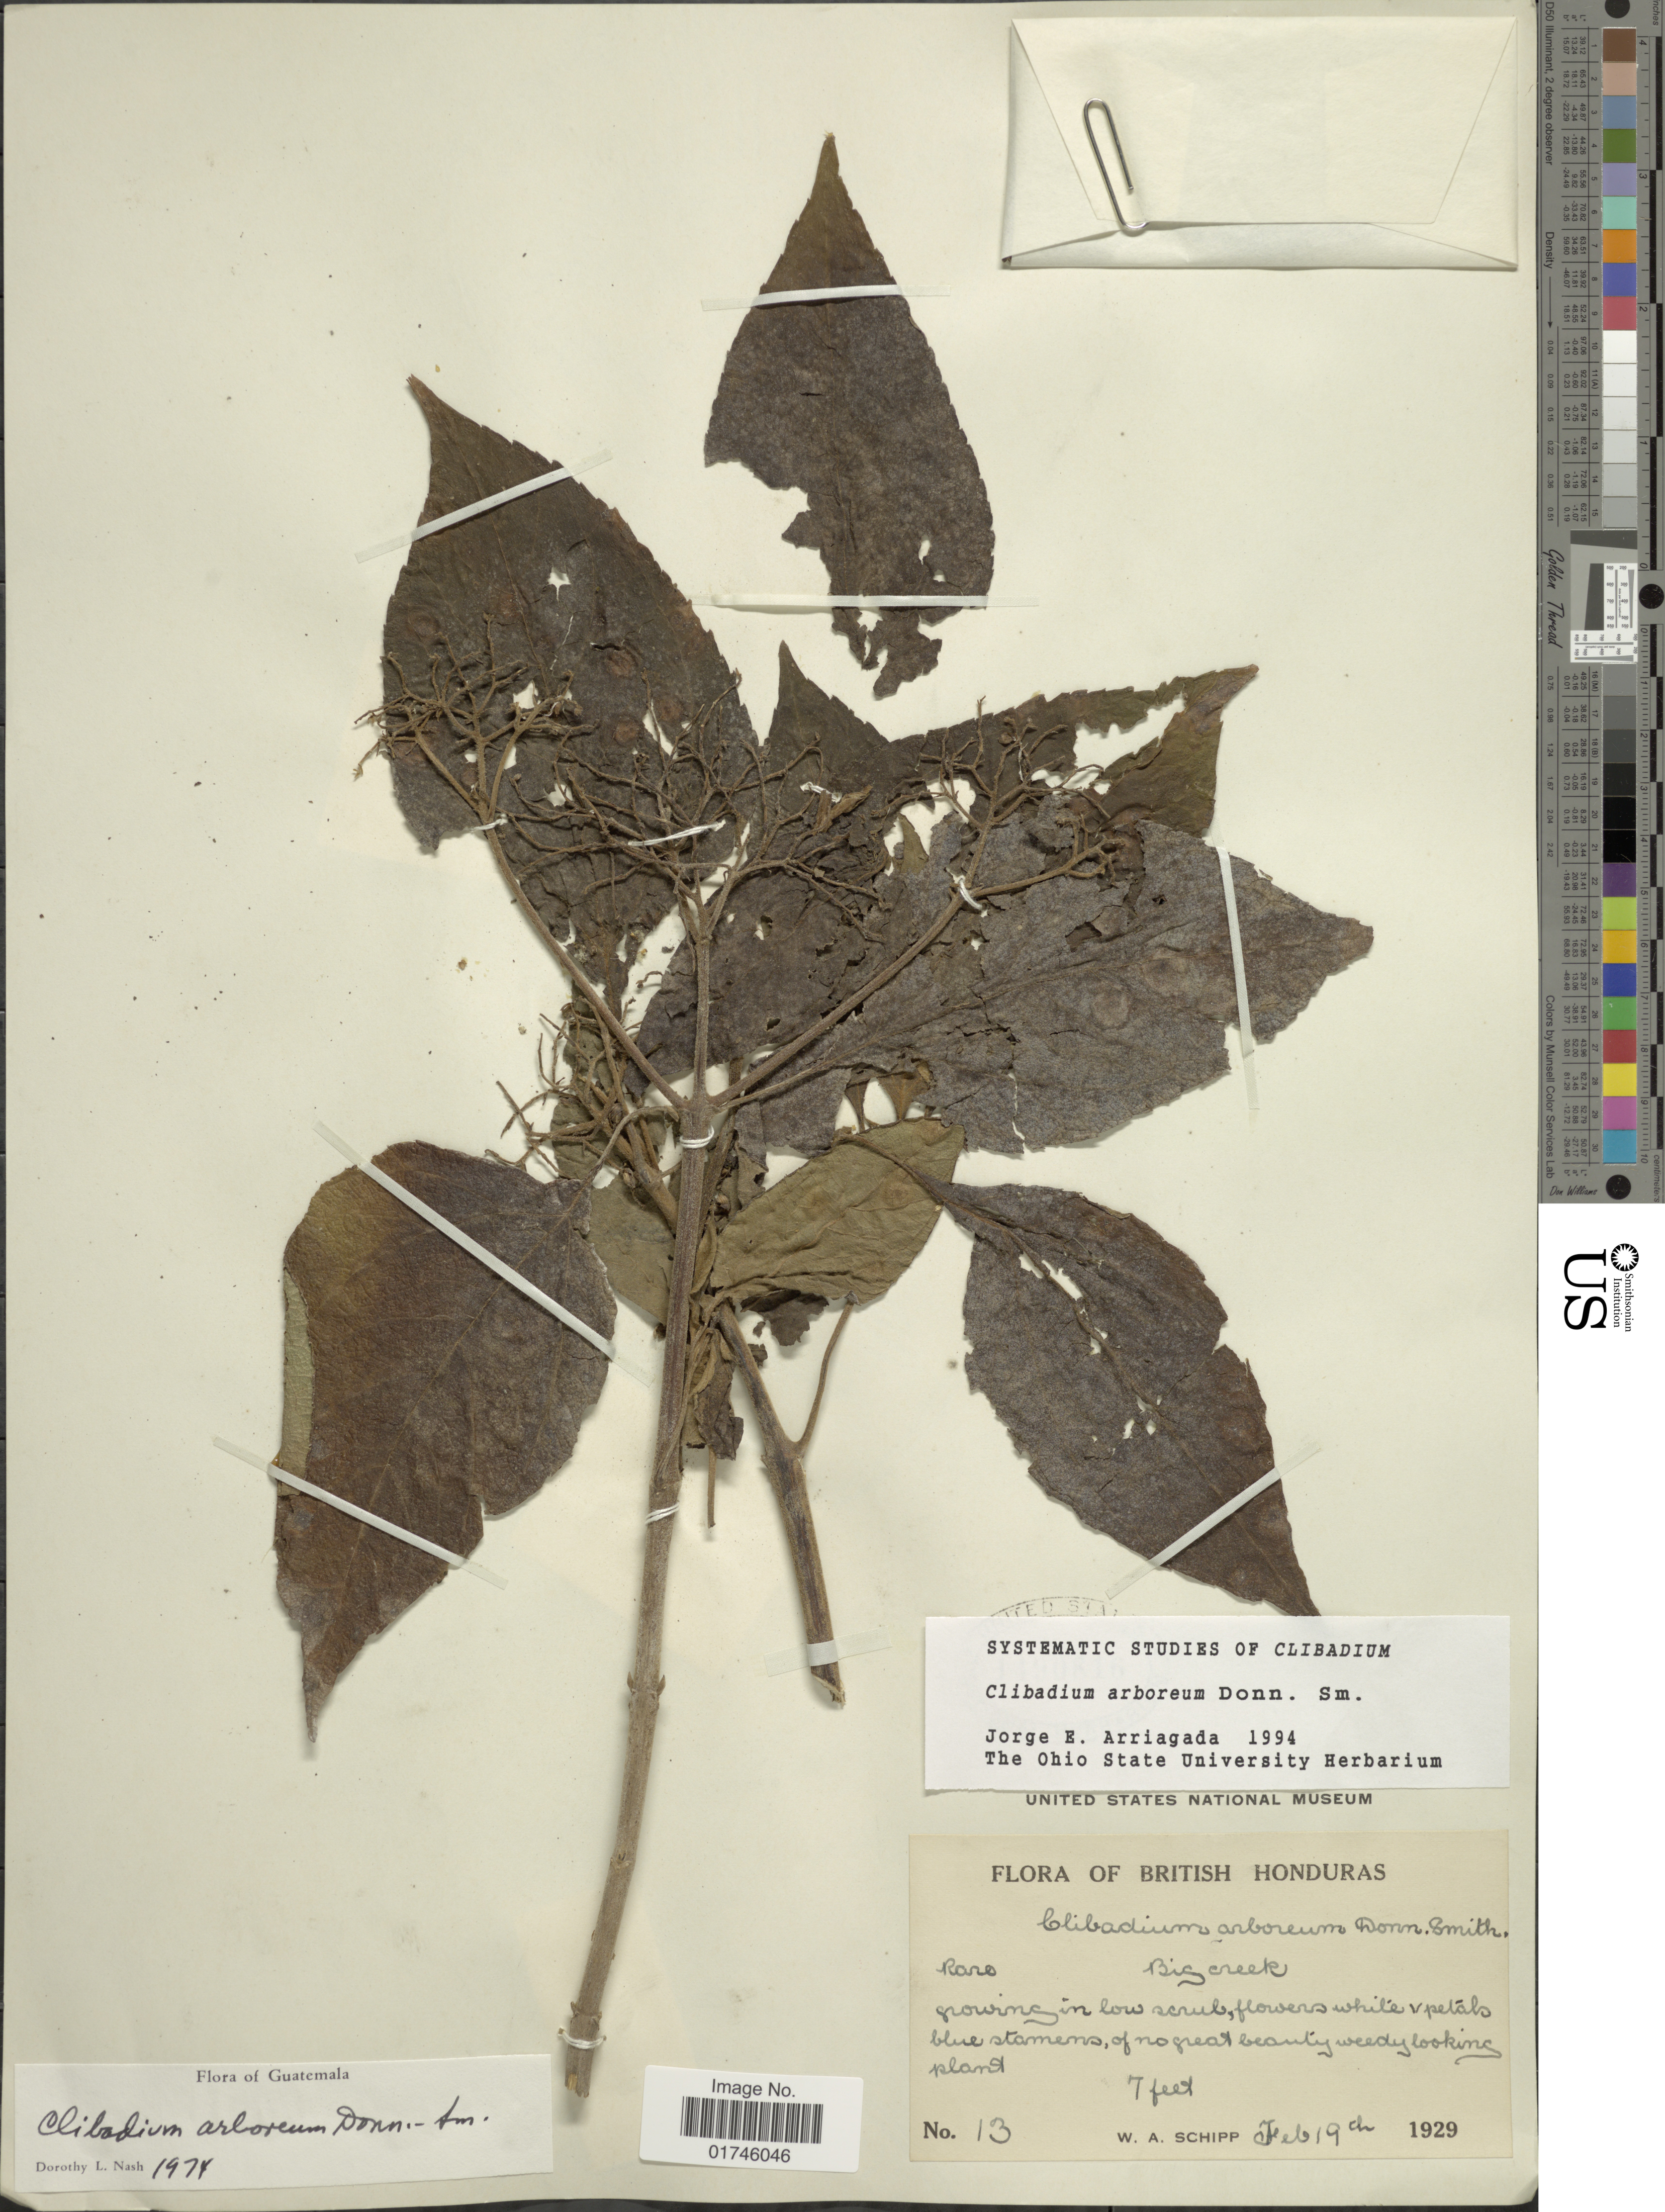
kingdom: Plantae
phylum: Tracheophyta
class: Magnoliopsida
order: Asterales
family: Asteraceae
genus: Clibadium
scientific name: Clibadium arboreum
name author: Donn. Sm.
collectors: W. Schipp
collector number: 13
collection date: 1929-02-19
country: Belize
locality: British Honduras, Big Creek.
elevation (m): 2